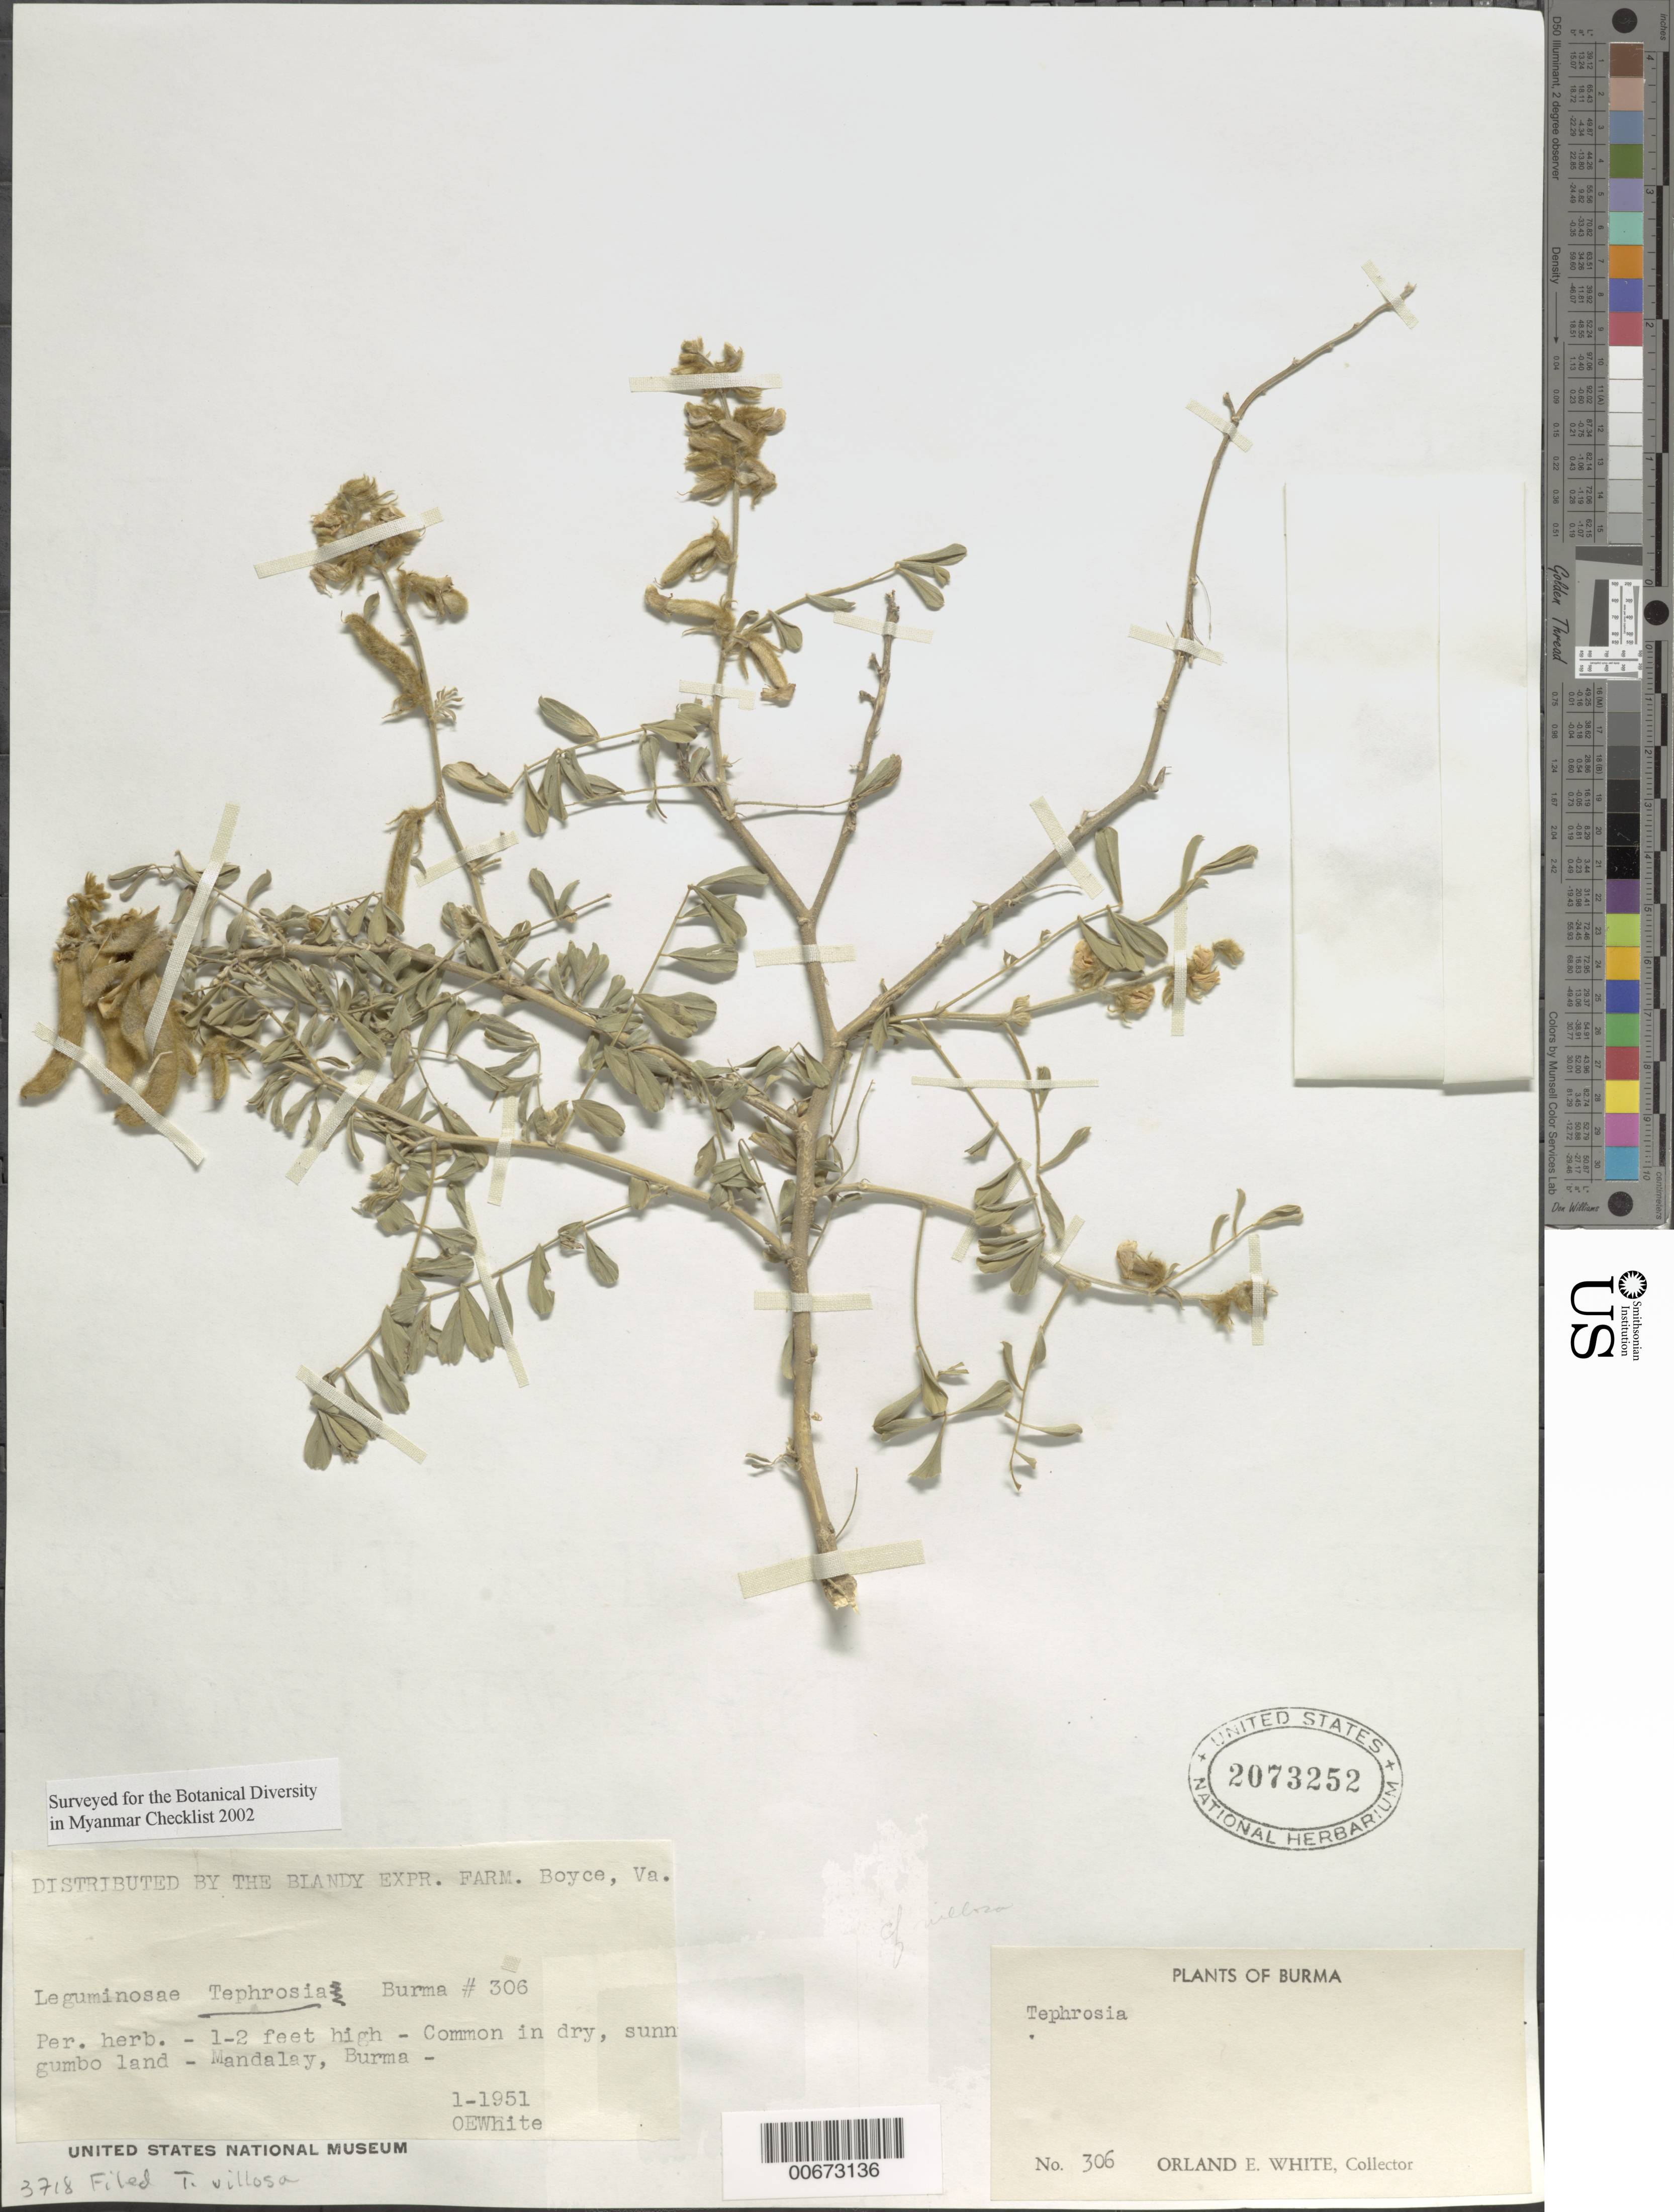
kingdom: Plantae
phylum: Tracheophyta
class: Magnoliopsida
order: Fabales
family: Fabaceae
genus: Tephrosia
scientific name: Tephrosia villosa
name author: Pers.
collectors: O. E. White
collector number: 306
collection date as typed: Jan 1951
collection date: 1951-01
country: Myanmar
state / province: Mandalay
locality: Mandalay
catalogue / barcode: US 2073252